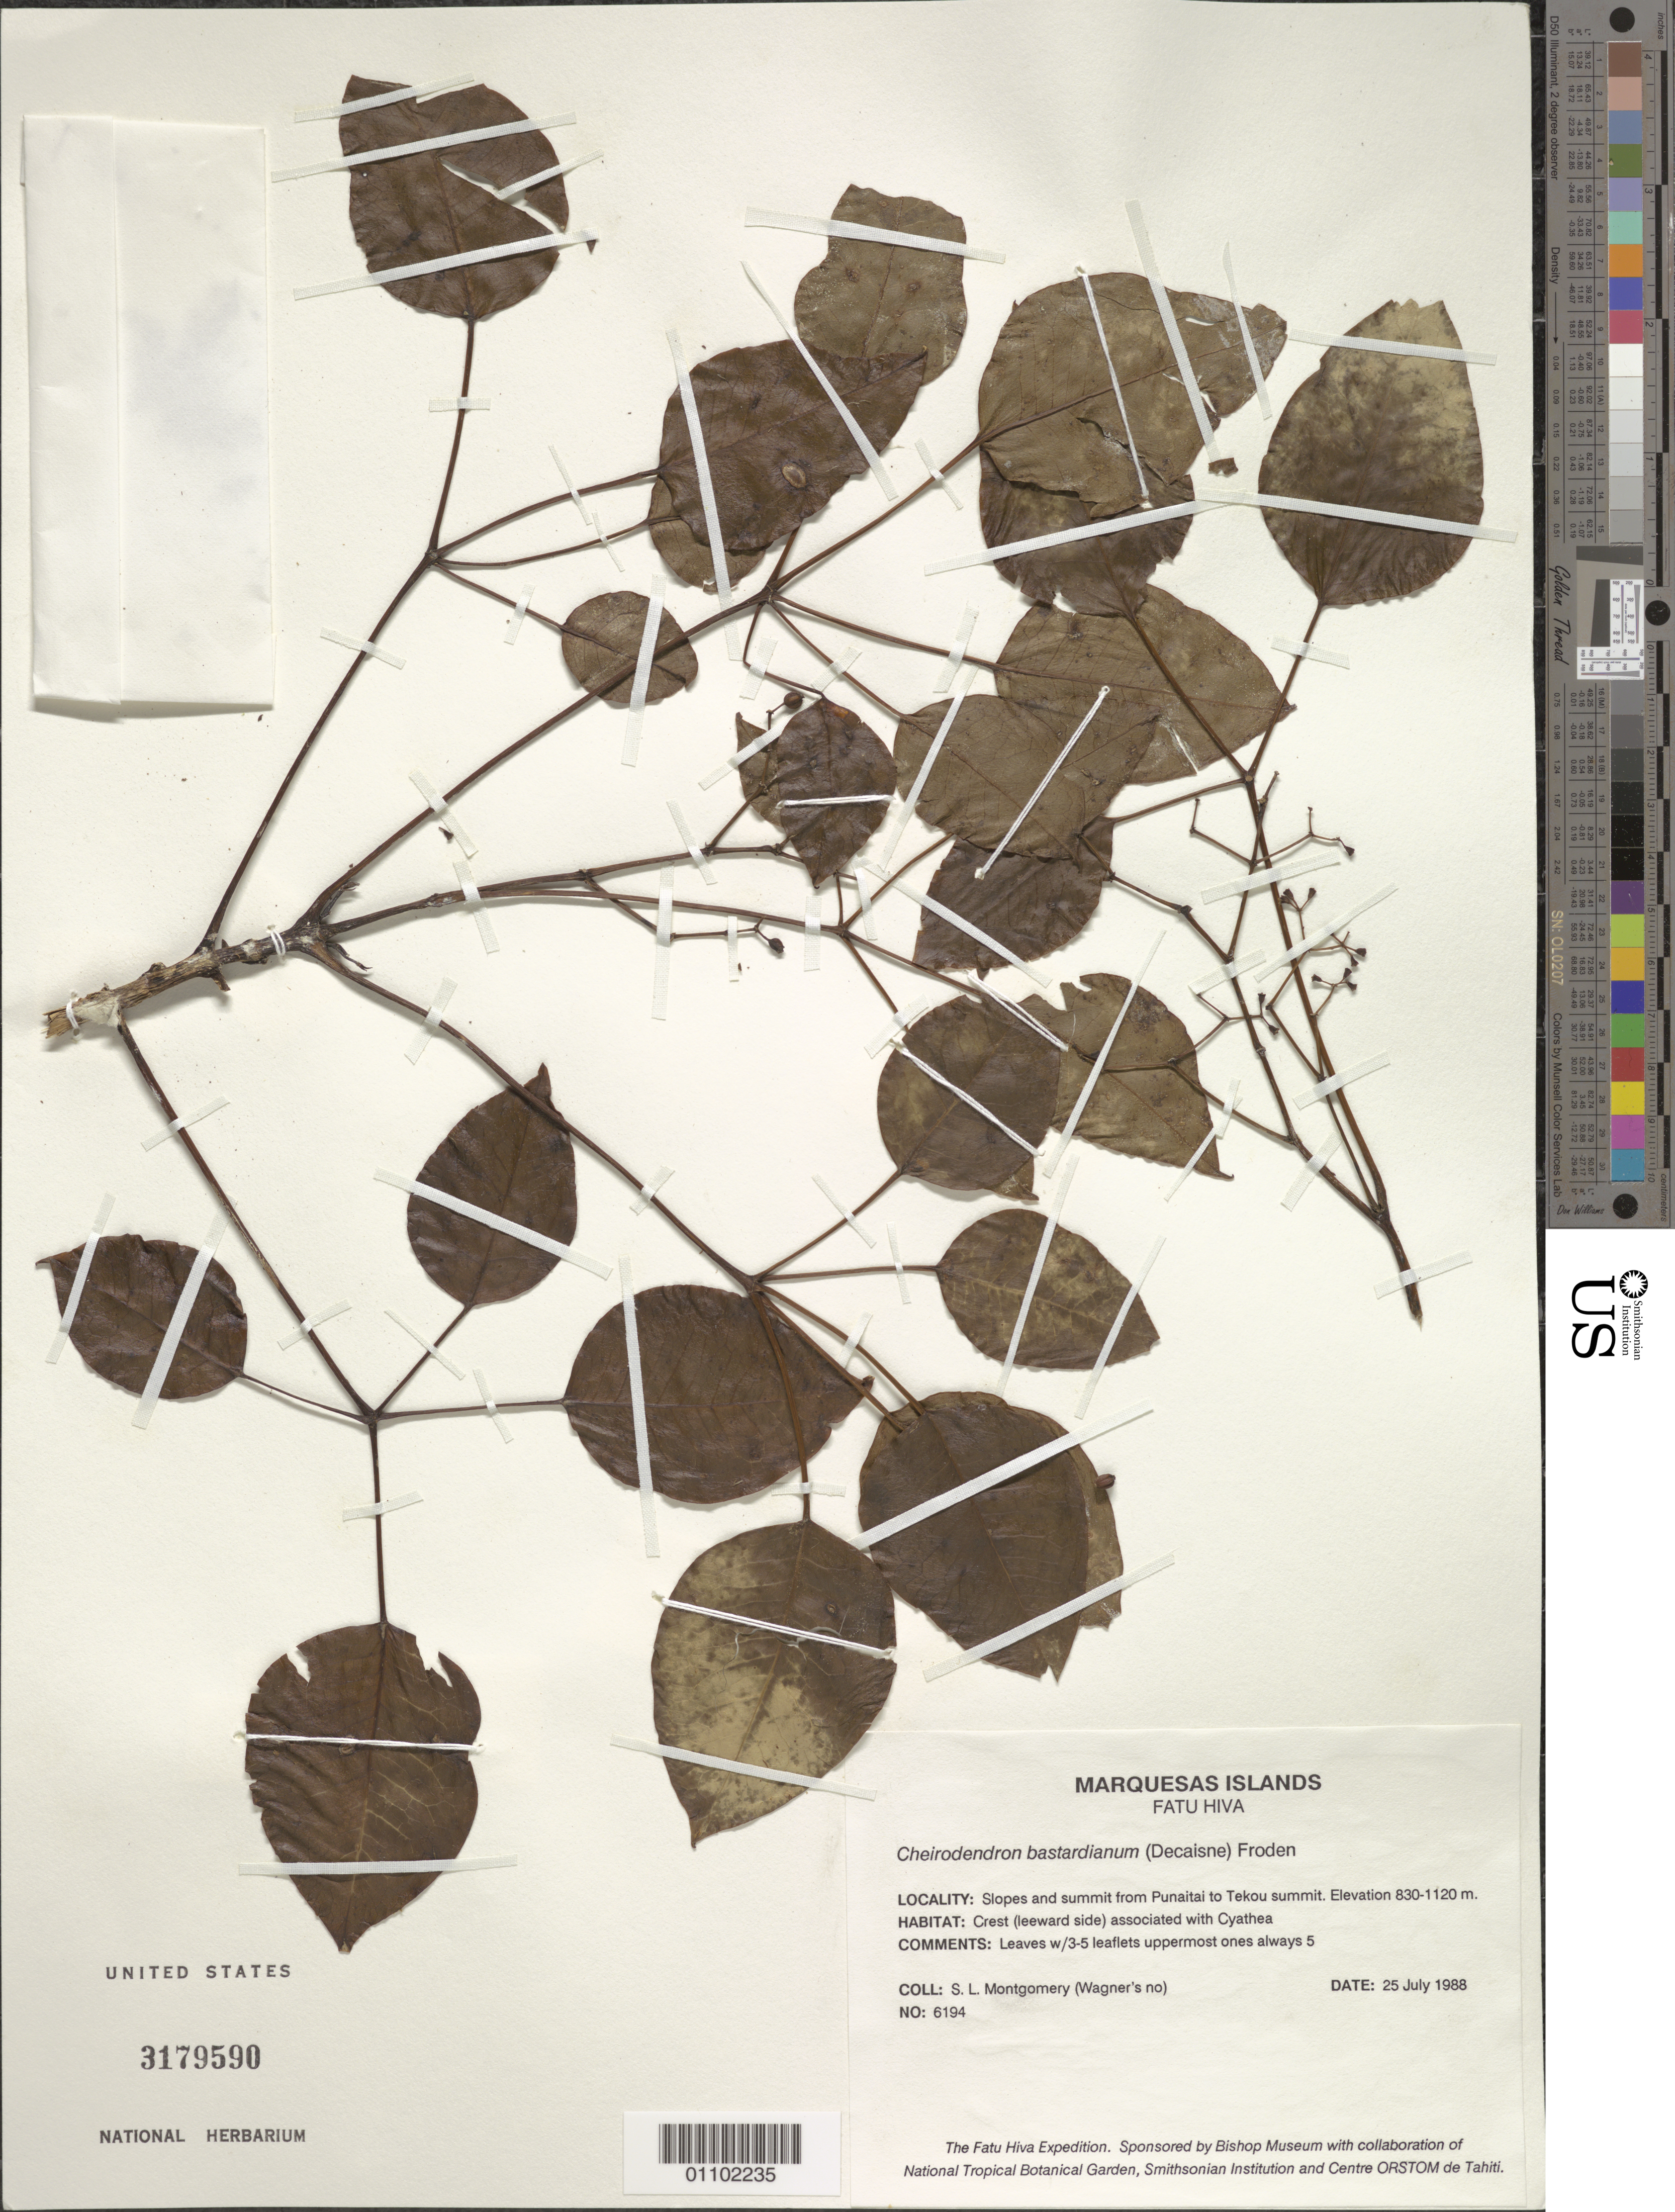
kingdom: Plantae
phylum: Tracheophyta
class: Magnoliopsida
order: Apiales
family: Araliaceae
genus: Cheirodendron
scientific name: Cheirodendron bastardianum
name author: (Decne.) Frodin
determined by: Wagner, W. L., (BOT), Smithsonian Institution - National Museum of Natural History (UNITED STATES)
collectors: W. L. Wagner & S. Montgomery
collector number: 6194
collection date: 1988-07-25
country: French Polynesia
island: Fatu Hiva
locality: Slopes and summit from Punaitai to Tekou summit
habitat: Crest (leeward side)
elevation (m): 830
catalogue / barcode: US 3179590